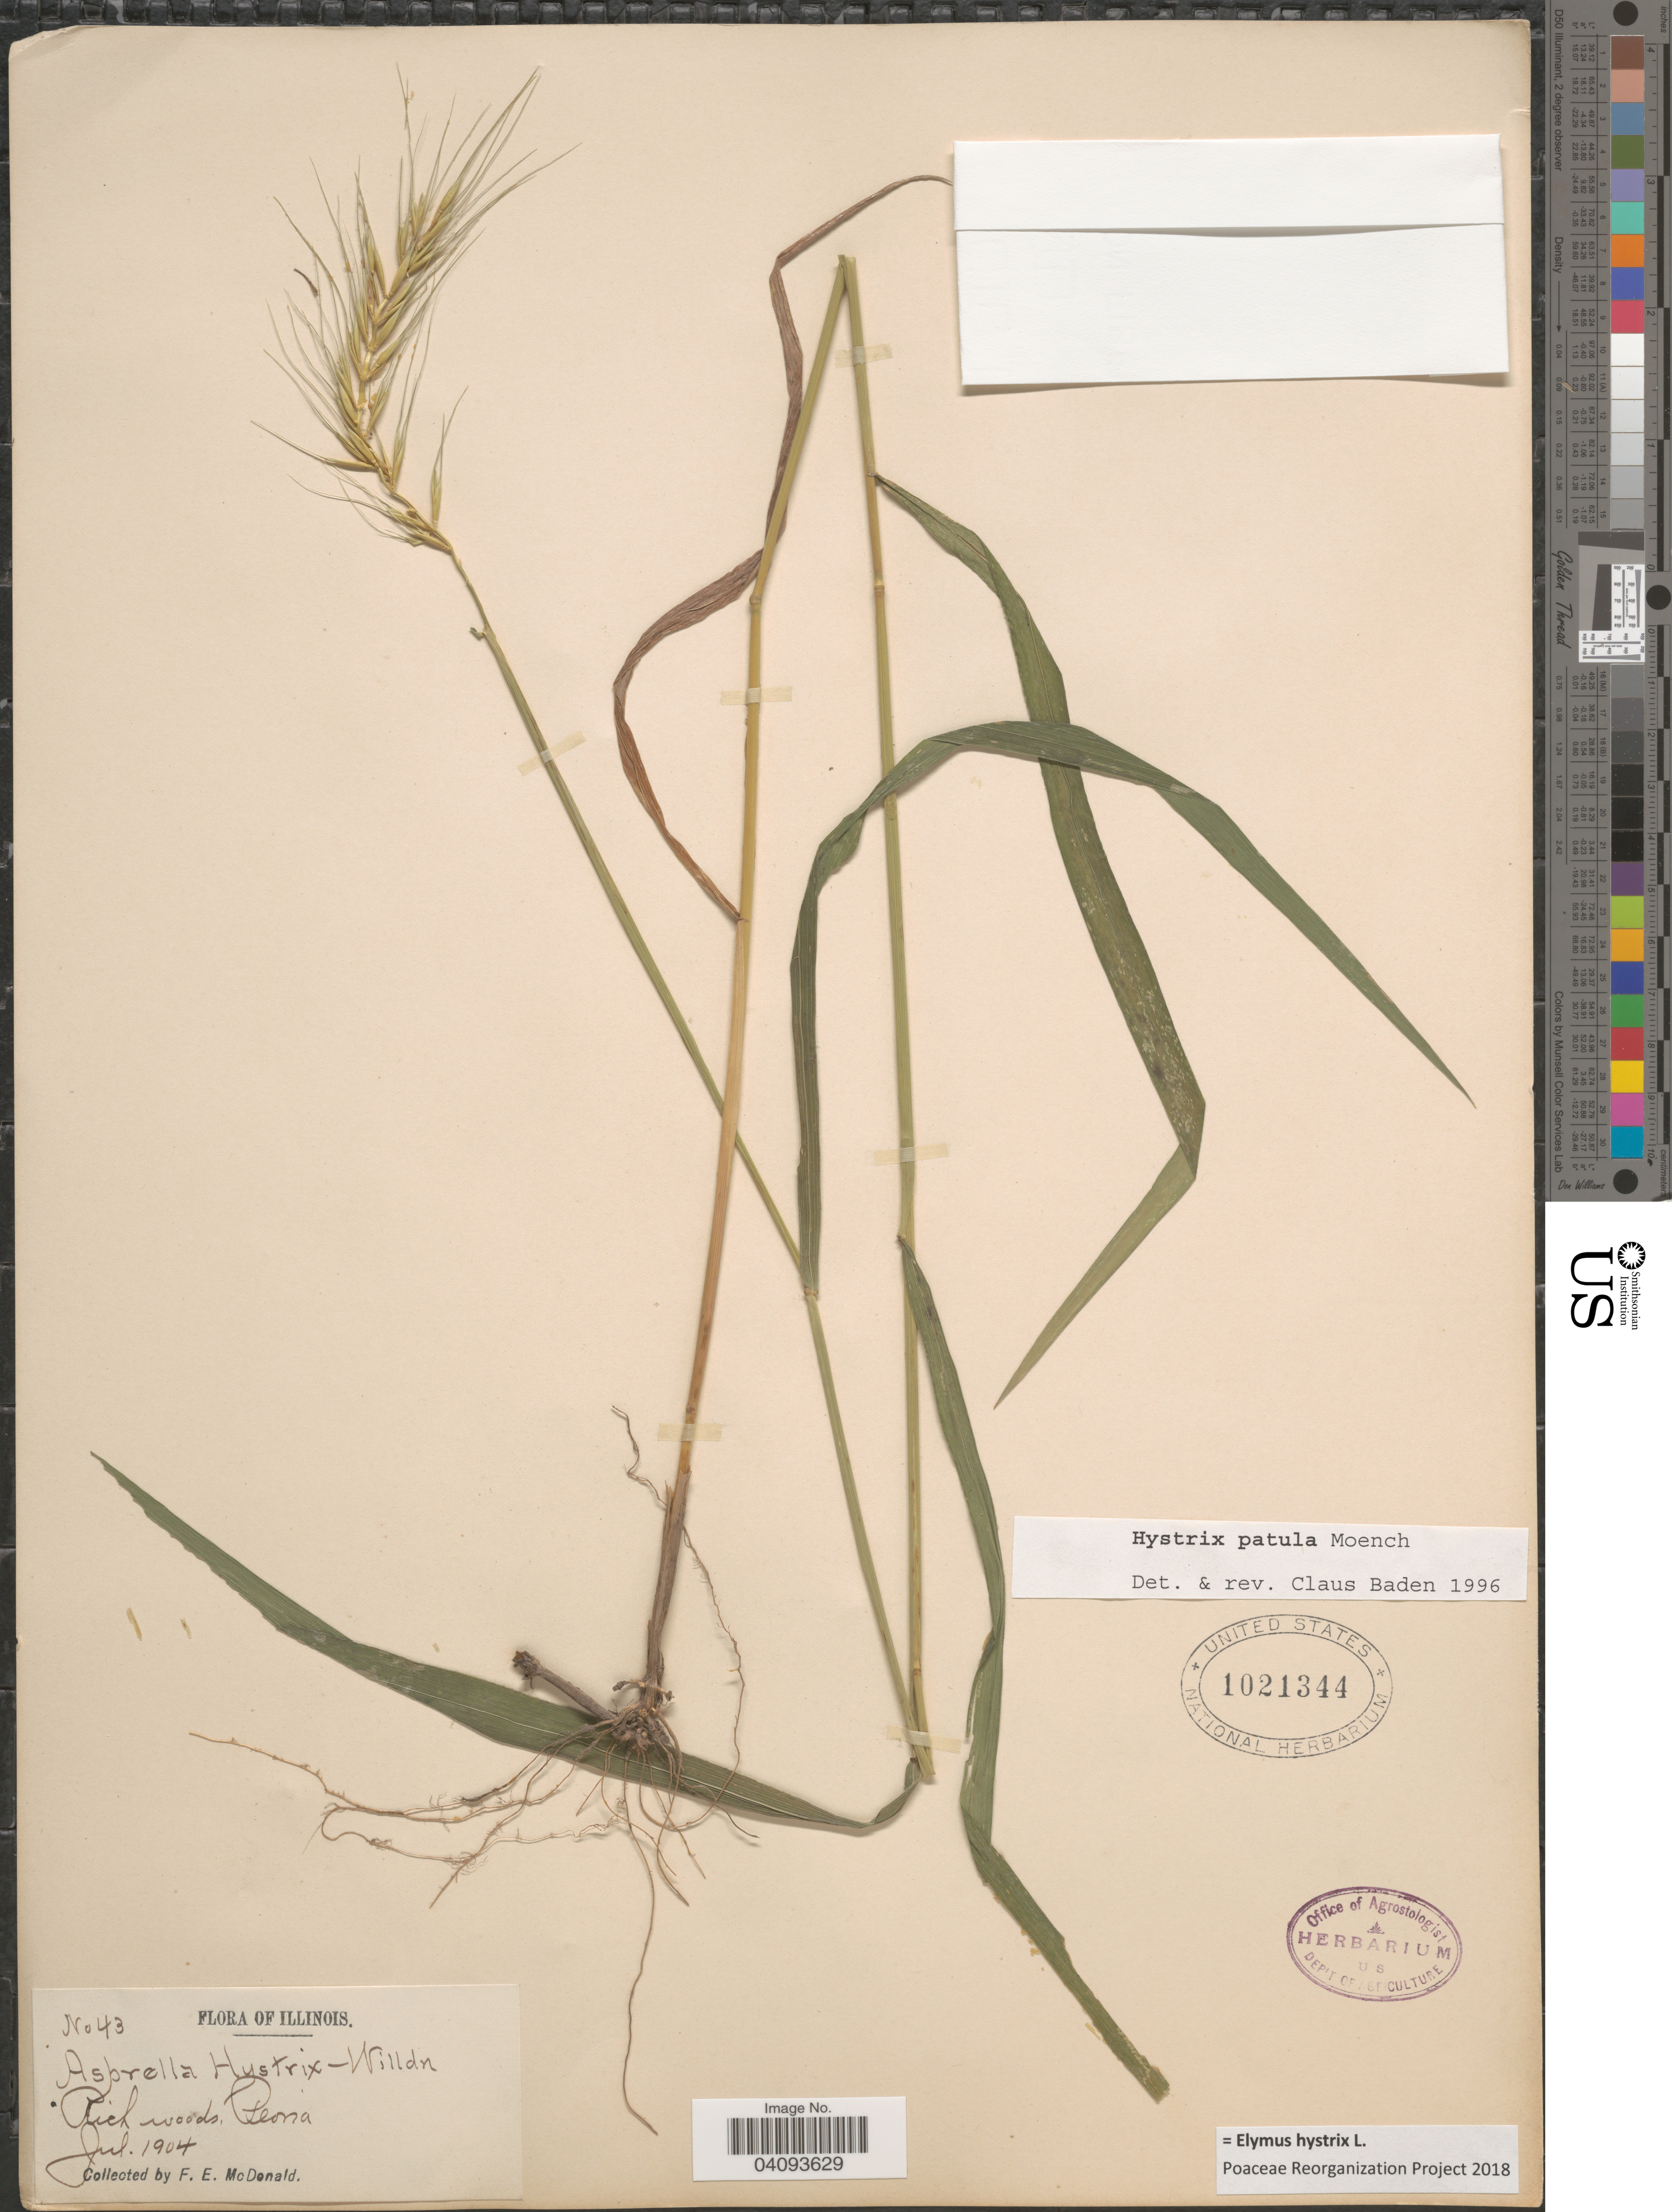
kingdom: Plantae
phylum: Tracheophyta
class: Liliopsida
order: Poales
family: Poaceae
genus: Elymus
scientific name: Elymus hystrix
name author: L.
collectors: F. E. McDonald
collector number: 43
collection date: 1904-07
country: United States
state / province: Illinois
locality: Peoria.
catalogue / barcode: US 1021344